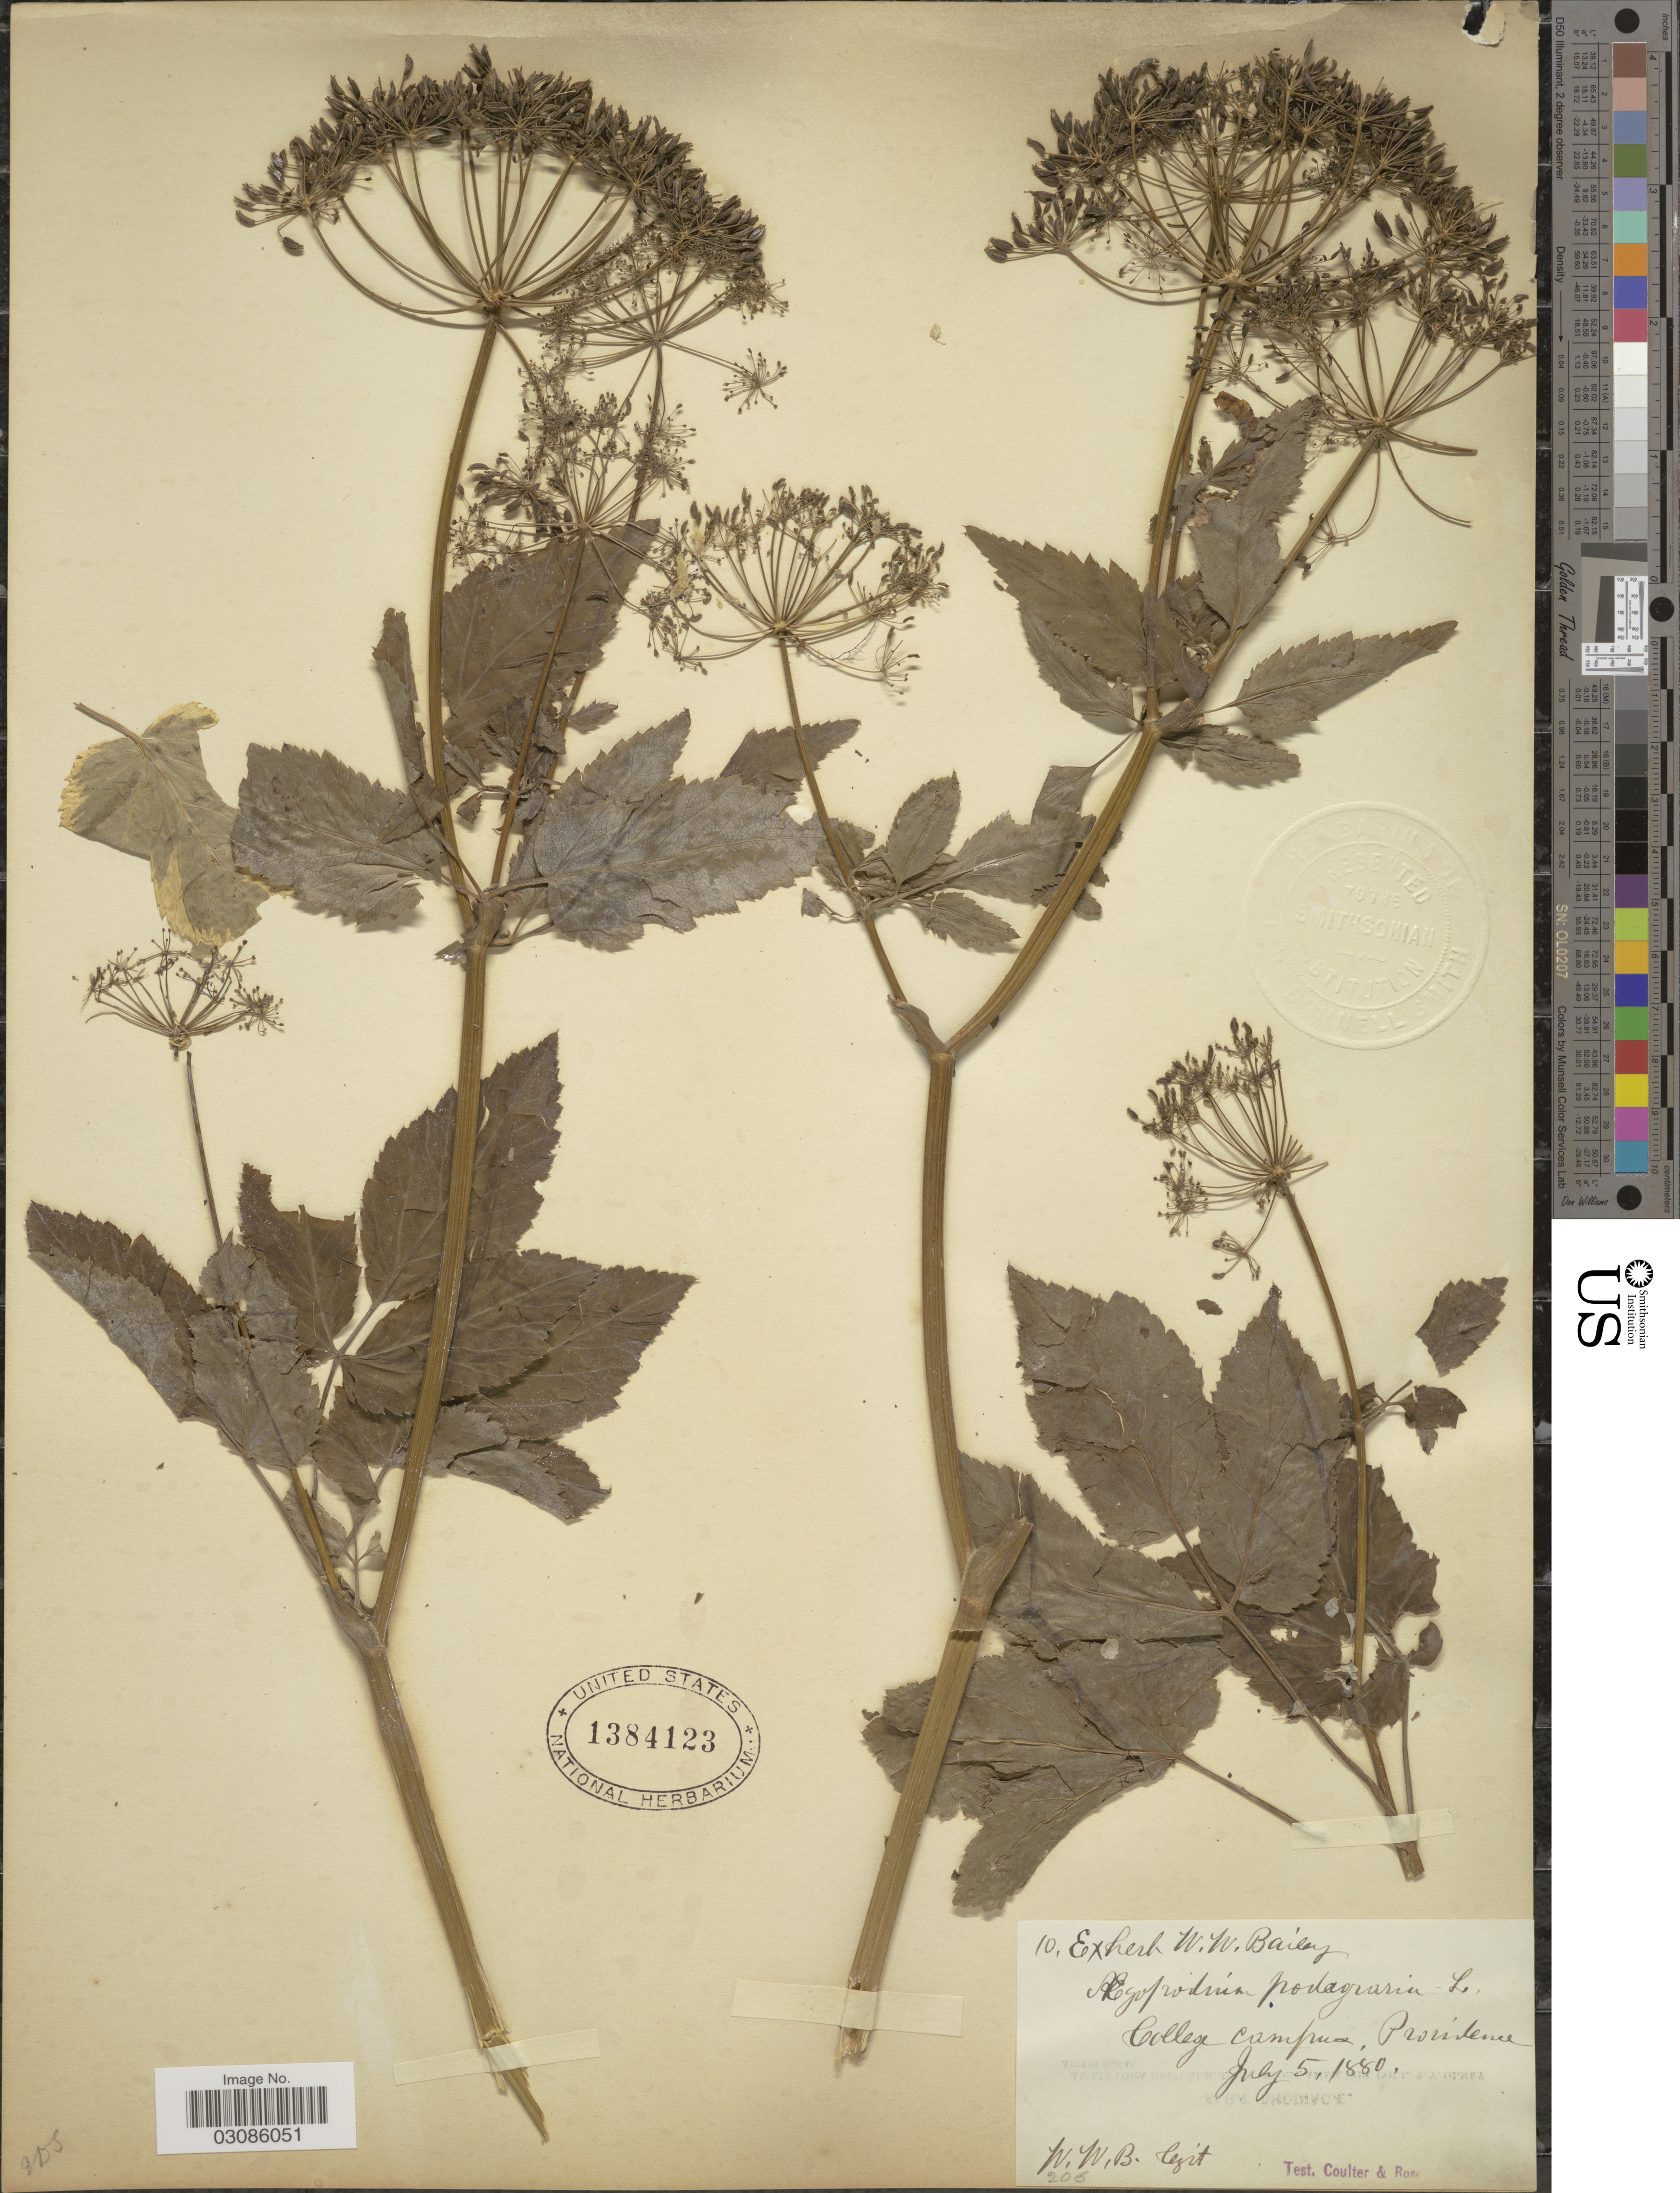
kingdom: Plantae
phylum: Tracheophyta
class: Magnoliopsida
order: Apiales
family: Apiaceae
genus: Aegopodium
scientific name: Aegopodium podagraria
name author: L.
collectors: W. W. Bailey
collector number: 10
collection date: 1880-07-05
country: United States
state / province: Rhode Island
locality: College Campus, Providence.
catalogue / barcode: US 1384123